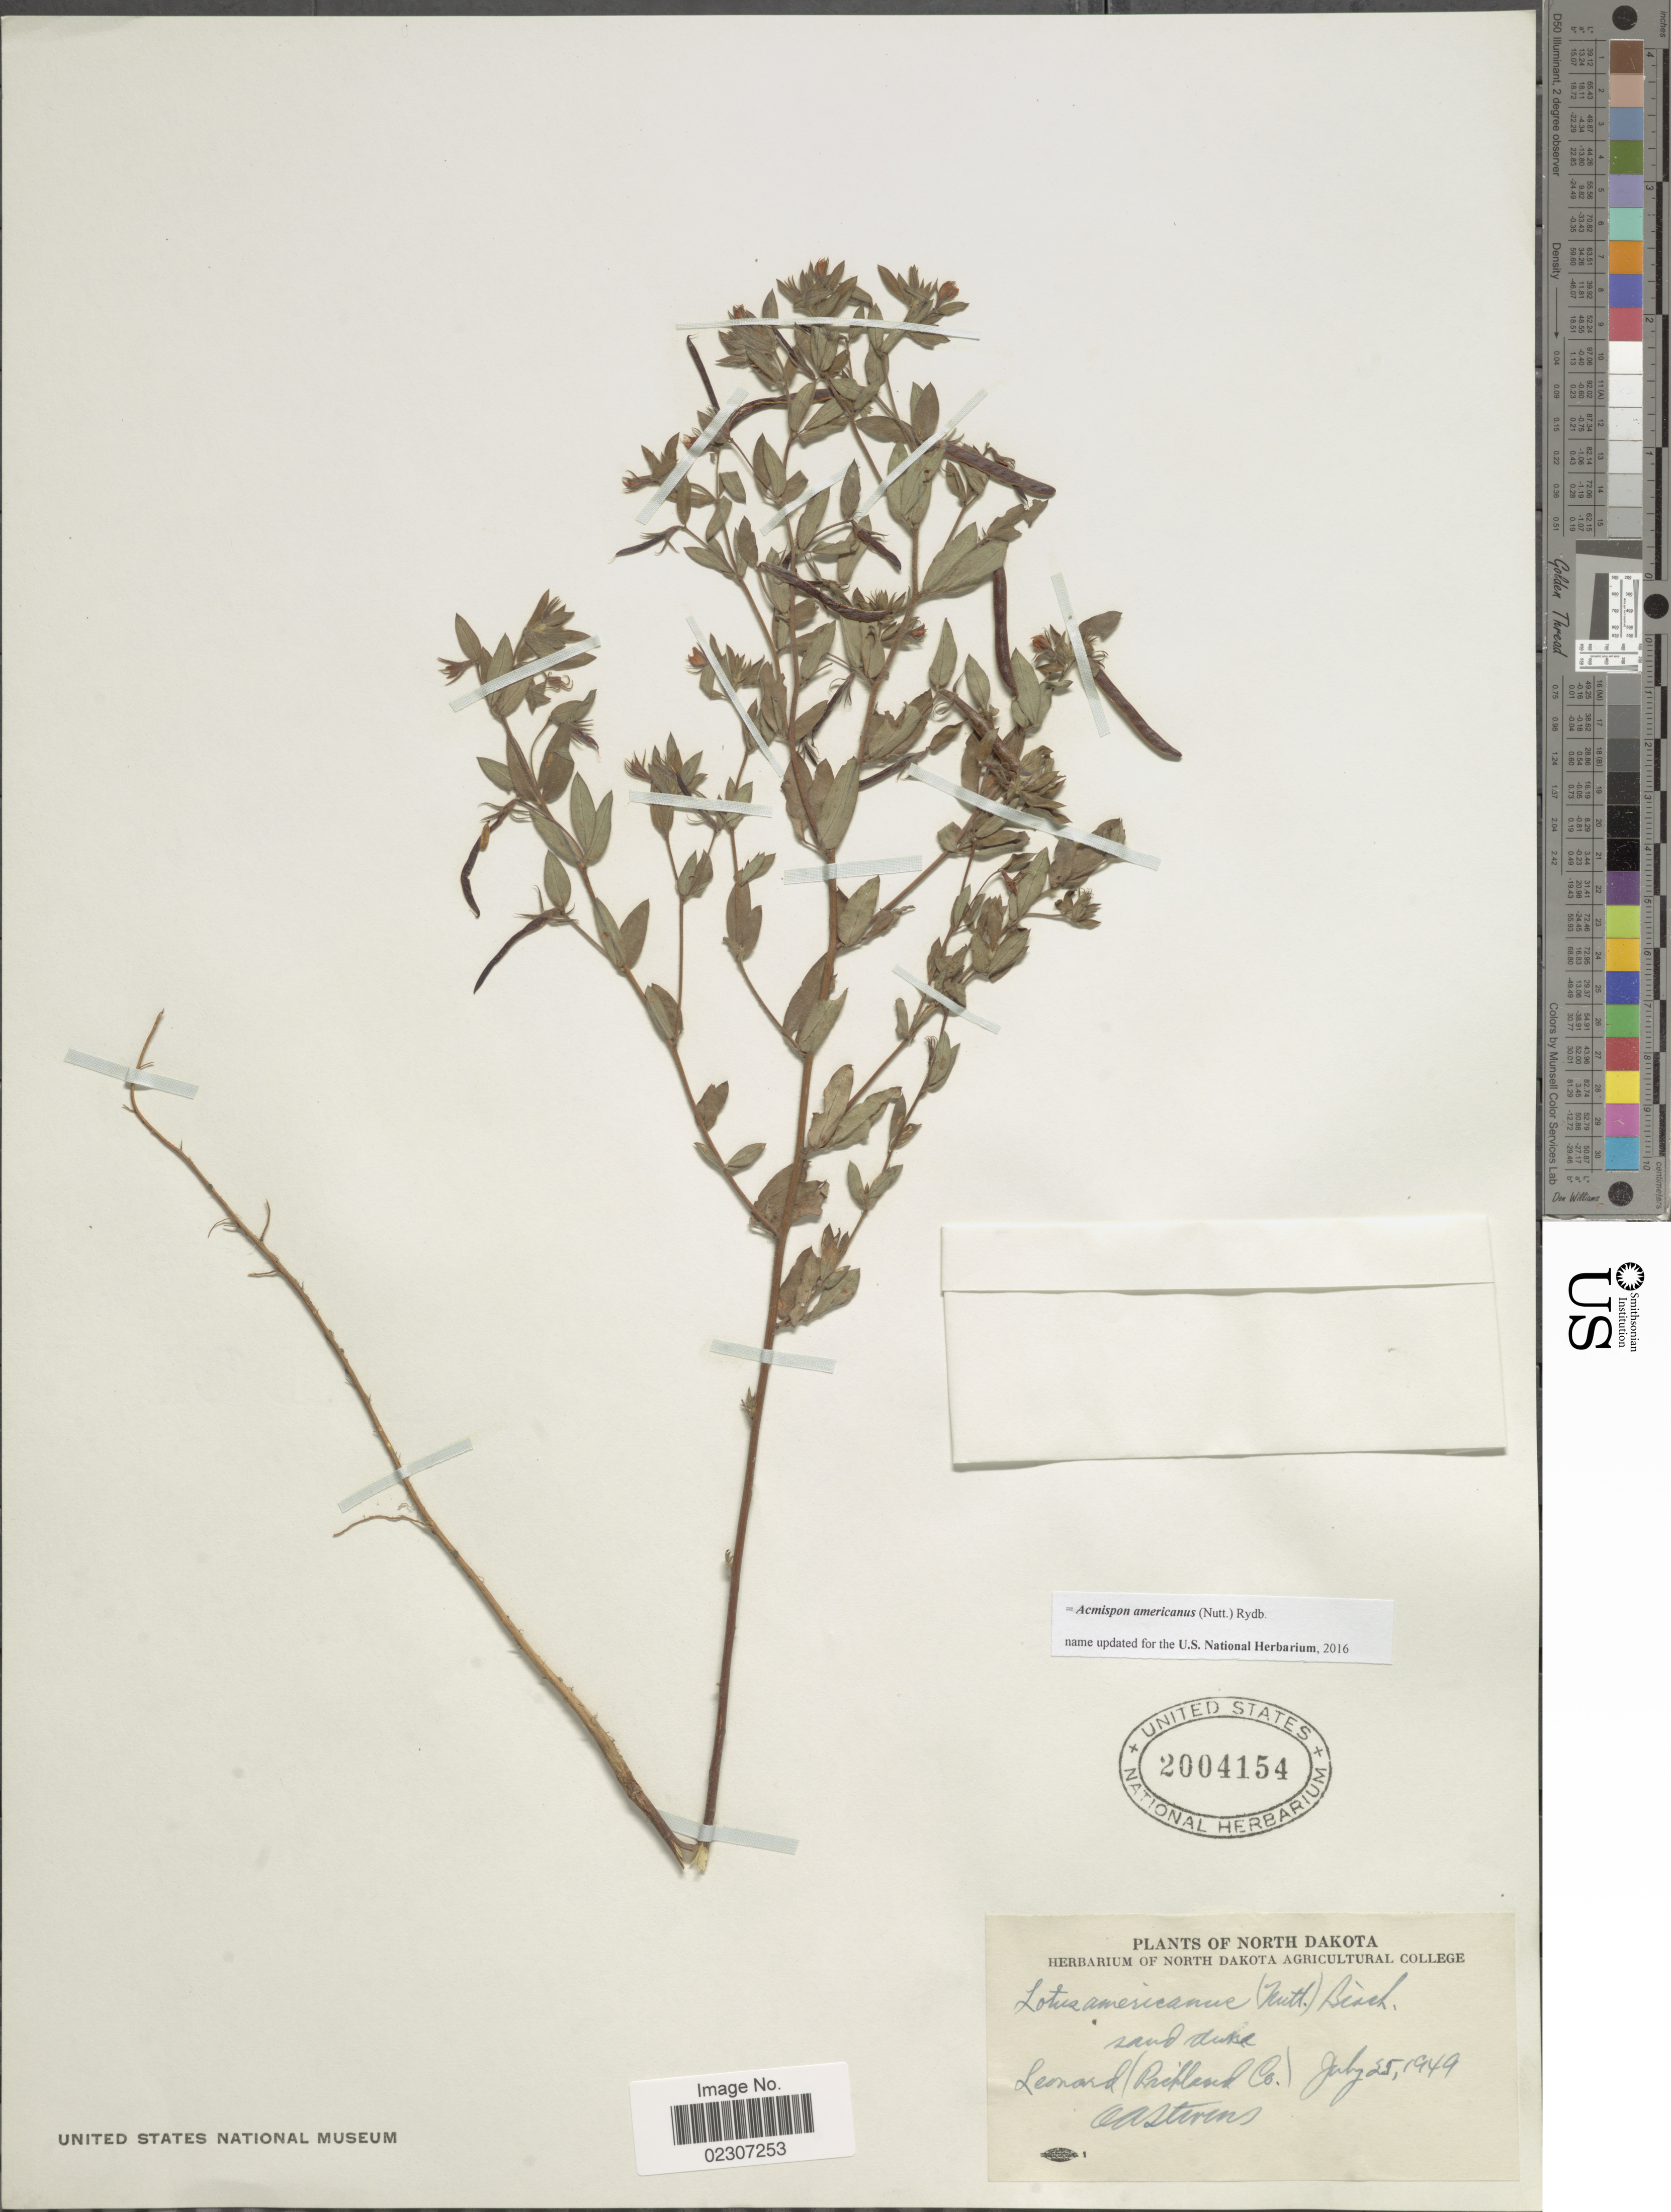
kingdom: Plantae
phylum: Tracheophyta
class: Magnoliopsida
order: Fabales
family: Fabaceae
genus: Acmispon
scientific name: Acmispon americanus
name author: (Nutt.) Rydb.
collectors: O. A. Stevens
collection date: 1949-07-25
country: United States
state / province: North Dakota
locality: North Dakota, Leonard (Richland Co.)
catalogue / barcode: US 2004154